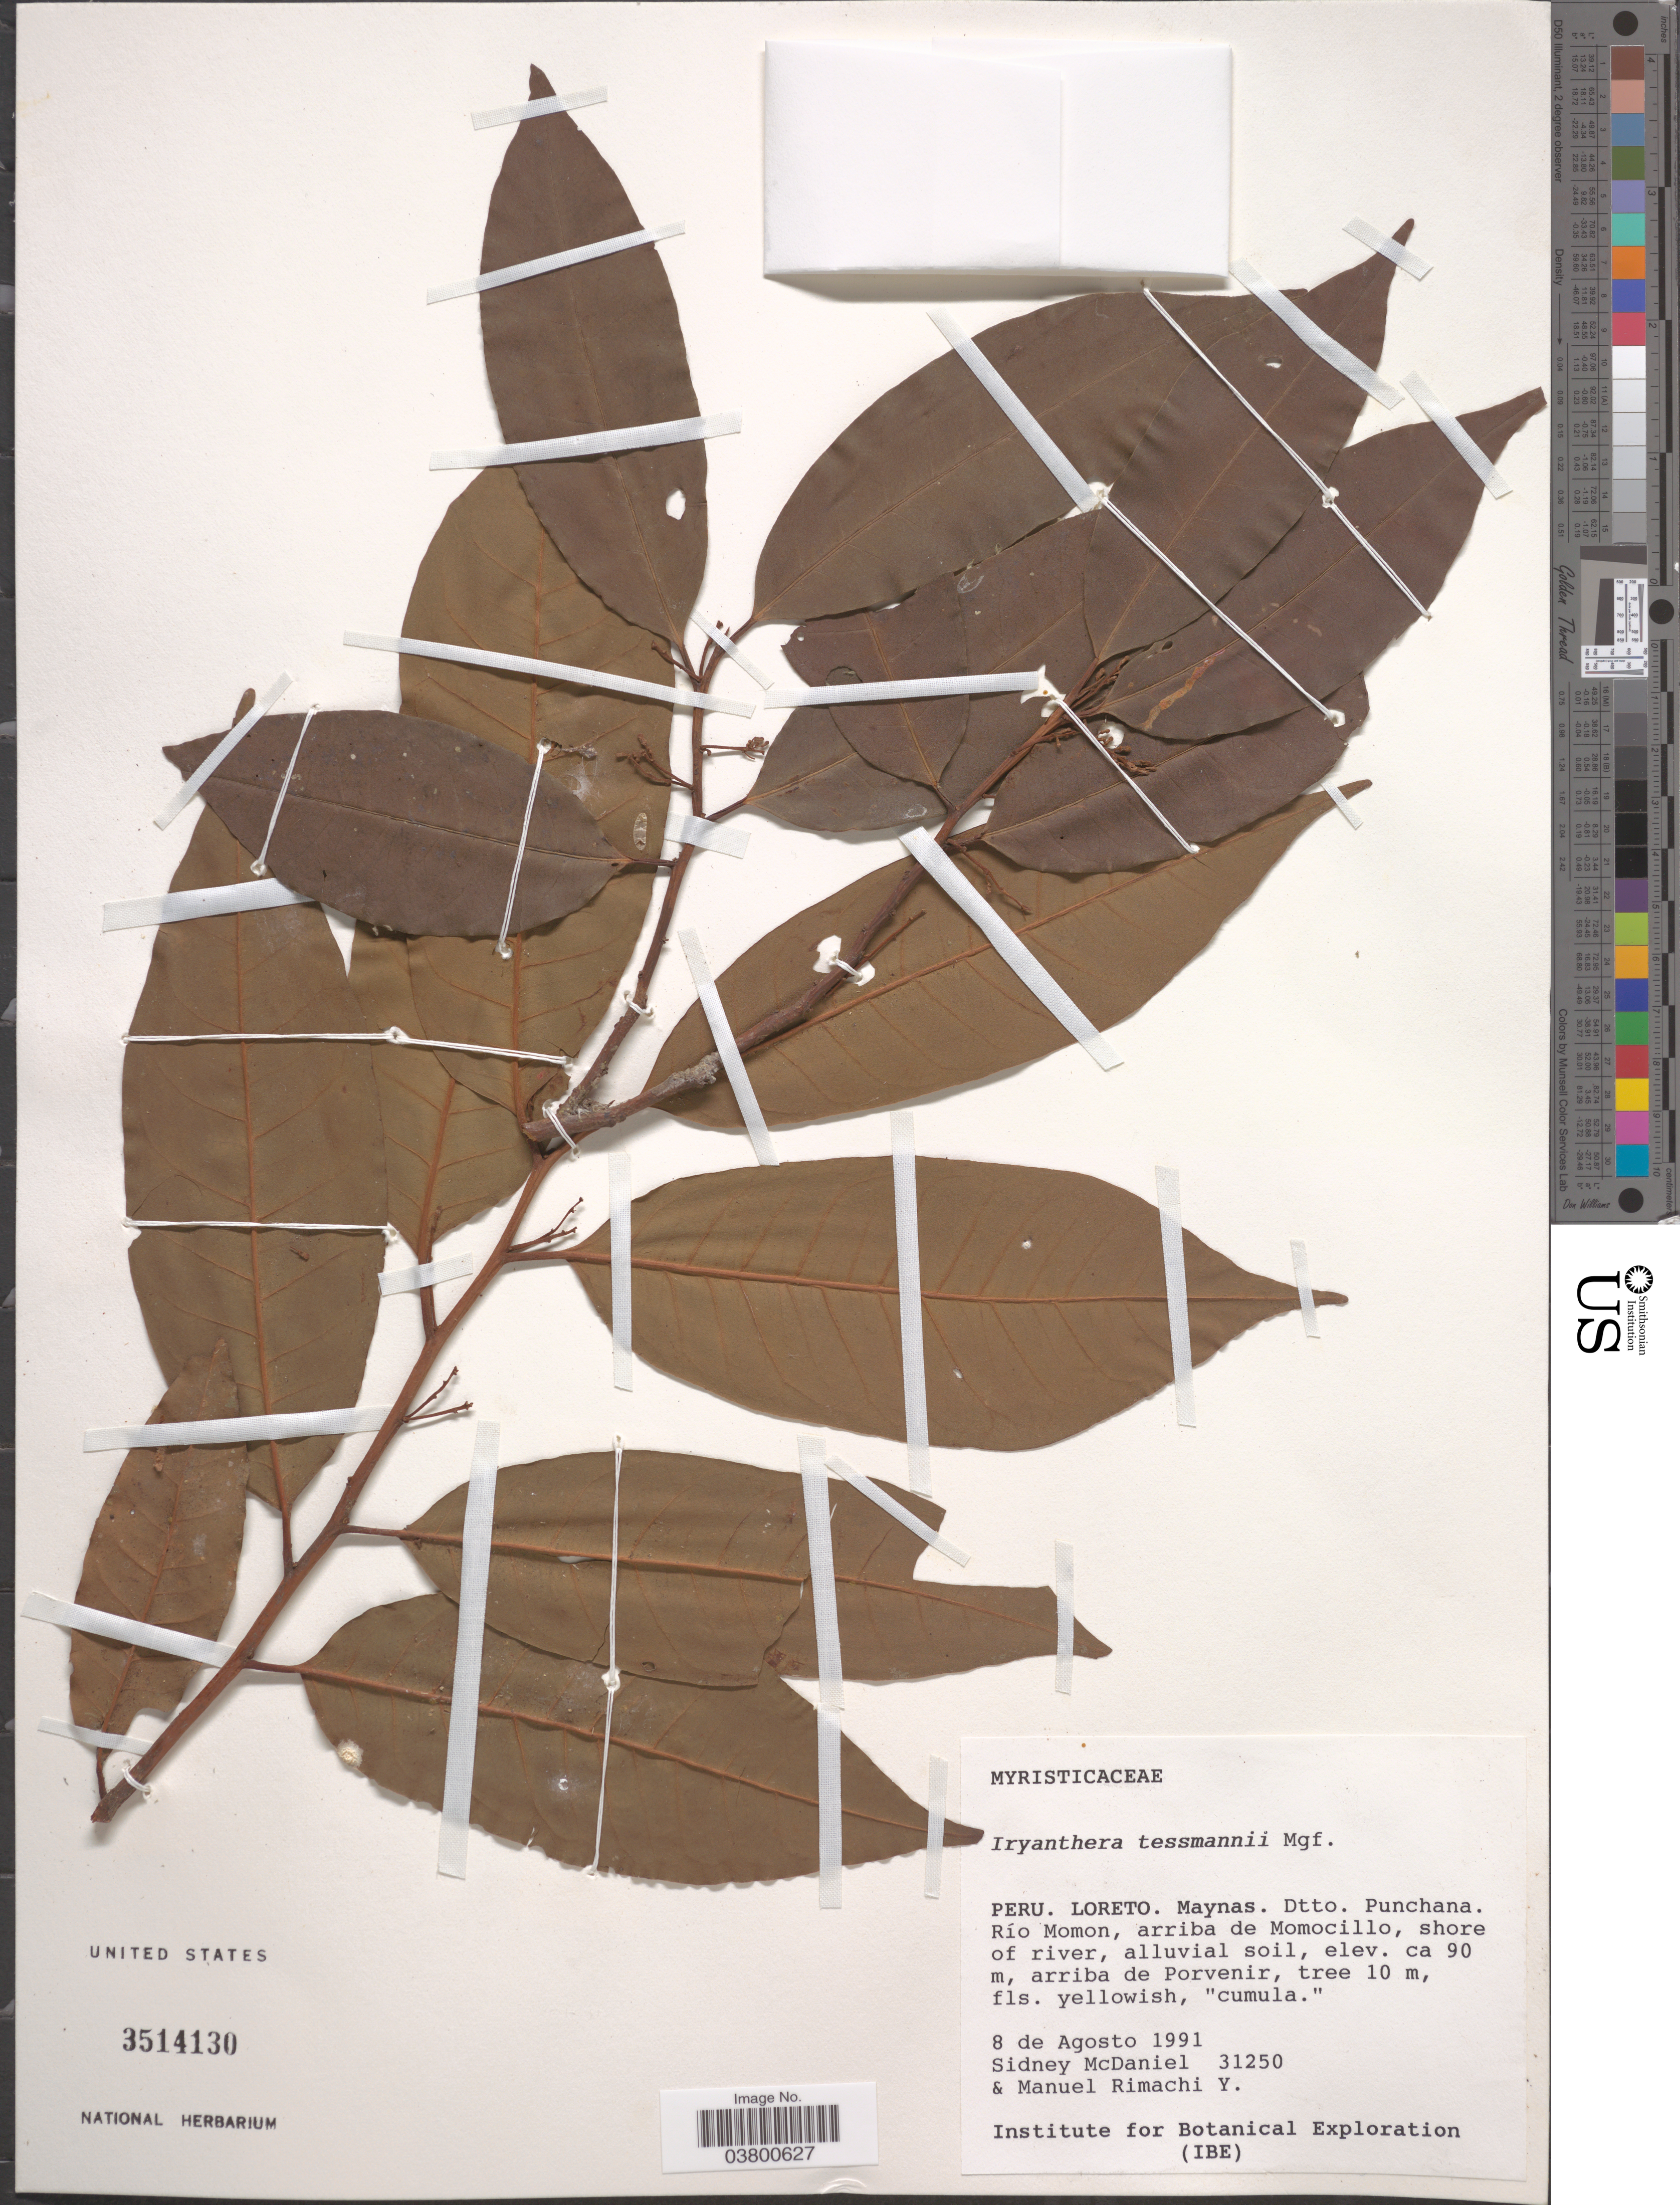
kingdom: Plantae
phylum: Tracheophyta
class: Magnoliopsida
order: Magnoliales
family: Myristicaceae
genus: Iryanthera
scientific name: Iryanthera tessmannii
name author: Markgr.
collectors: S. McDaniel & M. Rimachi Y.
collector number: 31250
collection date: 1991-08-08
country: Peru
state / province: Loreto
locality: Maynas. Dtto. Punchana. Río Momon, arriba de Momocillo, shore of river, alluvial soil, arriba de Porvenir.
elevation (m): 90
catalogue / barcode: US 3514130